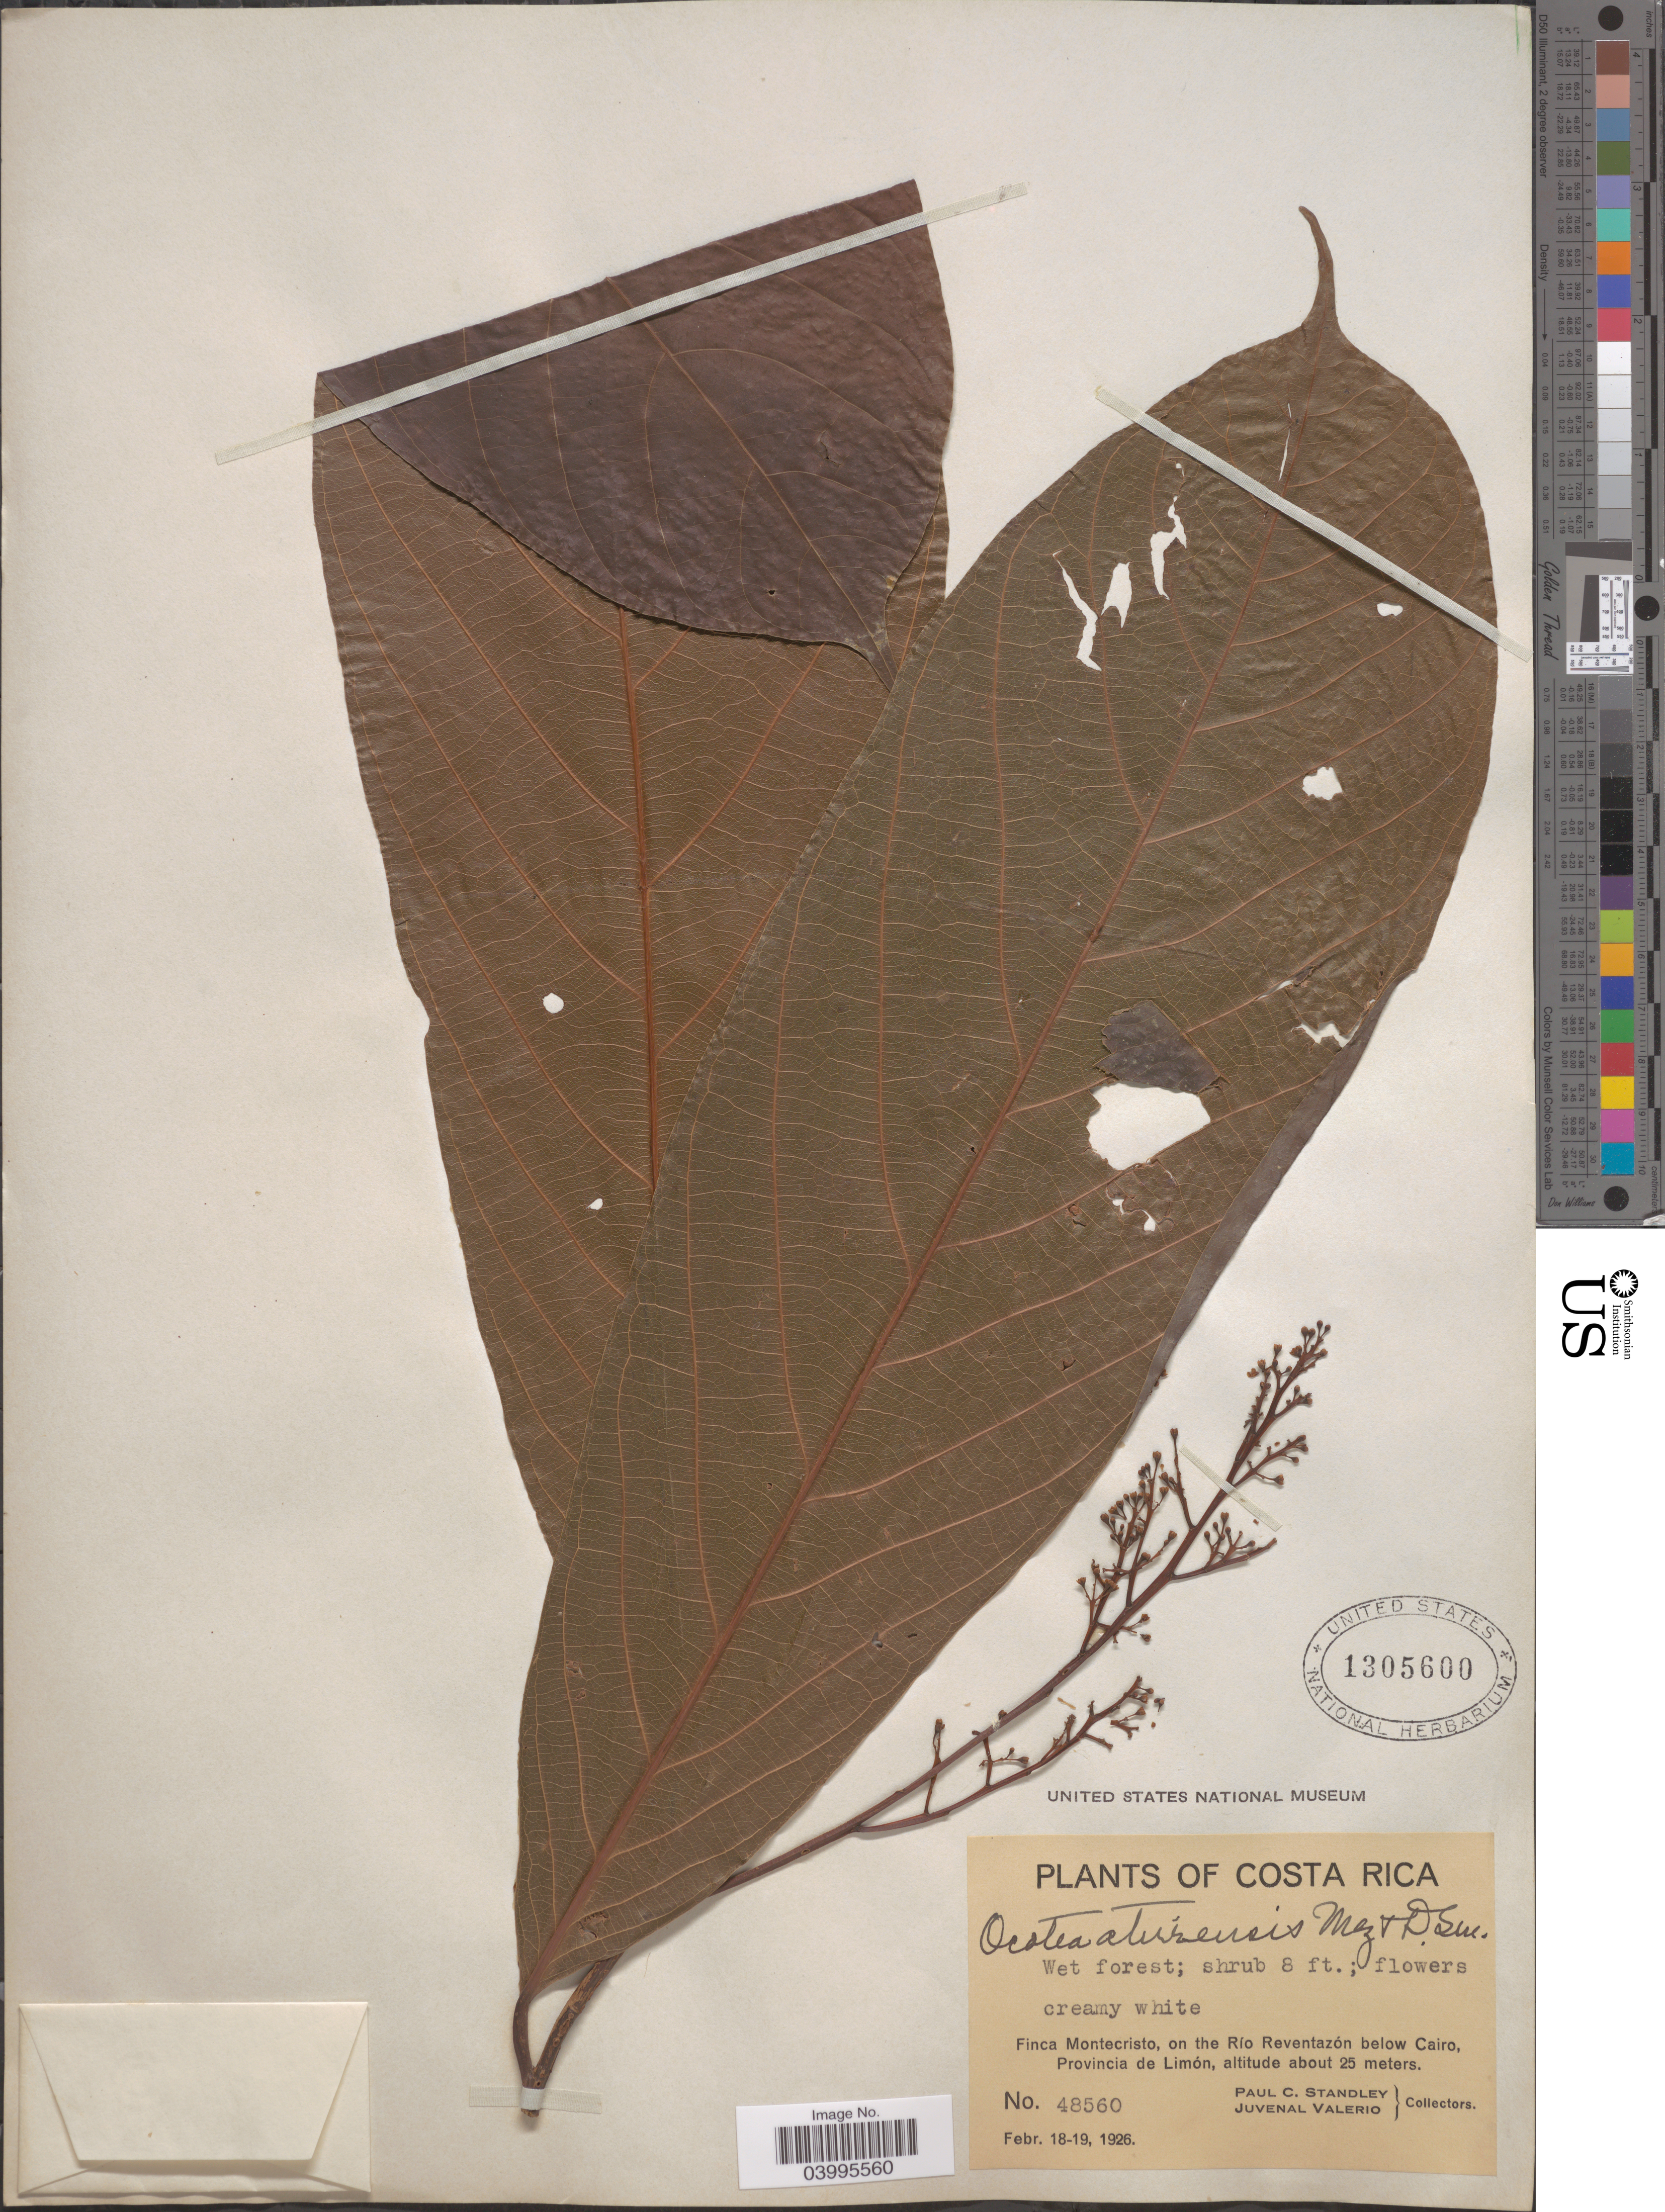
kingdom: Plantae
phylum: Tracheophyta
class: Magnoliopsida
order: Laurales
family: Lauraceae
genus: Ocotea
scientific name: Ocotea atirrensis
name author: Mez & Donn. Sm.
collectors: P. C. Standley & J. Valerio R.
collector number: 48560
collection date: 1926-02-18/1926-02-19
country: Costa Rica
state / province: Limón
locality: Finca Montecristo, on the Río Reventazón below Cairo.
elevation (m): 25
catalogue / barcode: US 1305600